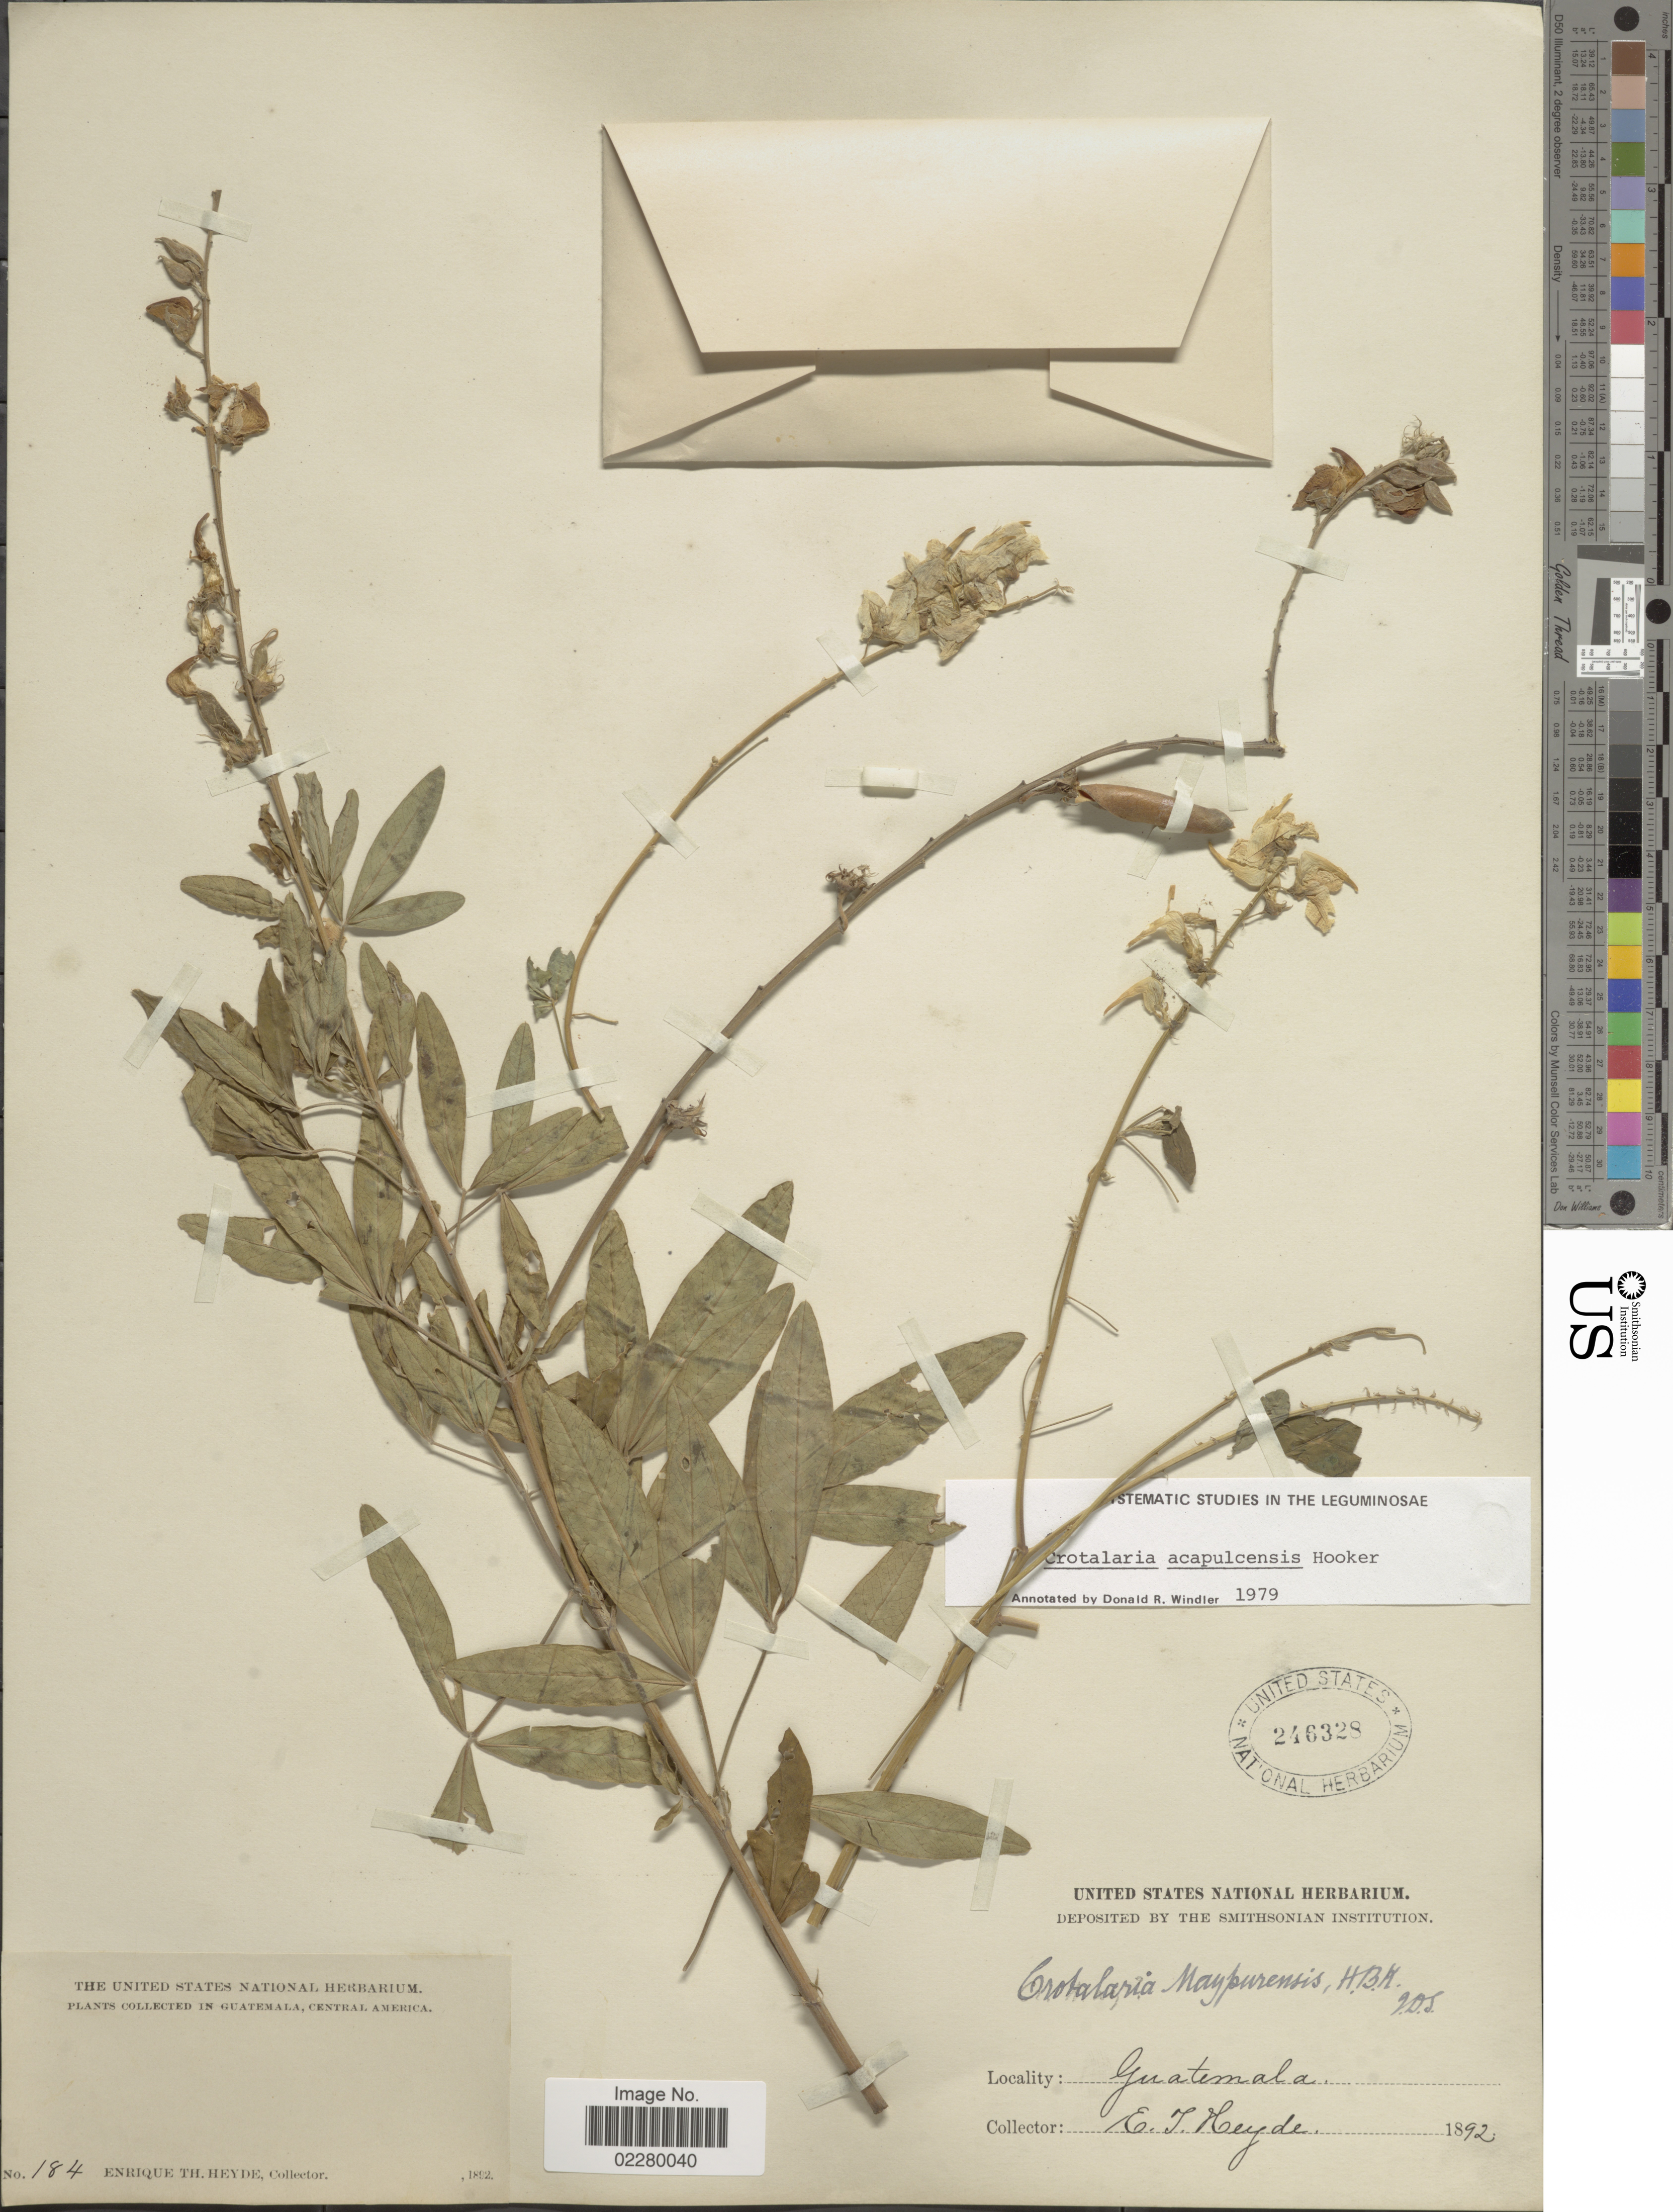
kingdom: Plantae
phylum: Tracheophyta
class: Magnoliopsida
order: Fabales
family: Fabaceae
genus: Crotalaria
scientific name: Crotalaria acapulcensis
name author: Hook. & Arn.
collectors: E. T. Heyde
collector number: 184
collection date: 1892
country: Guatemala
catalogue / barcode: US 246328